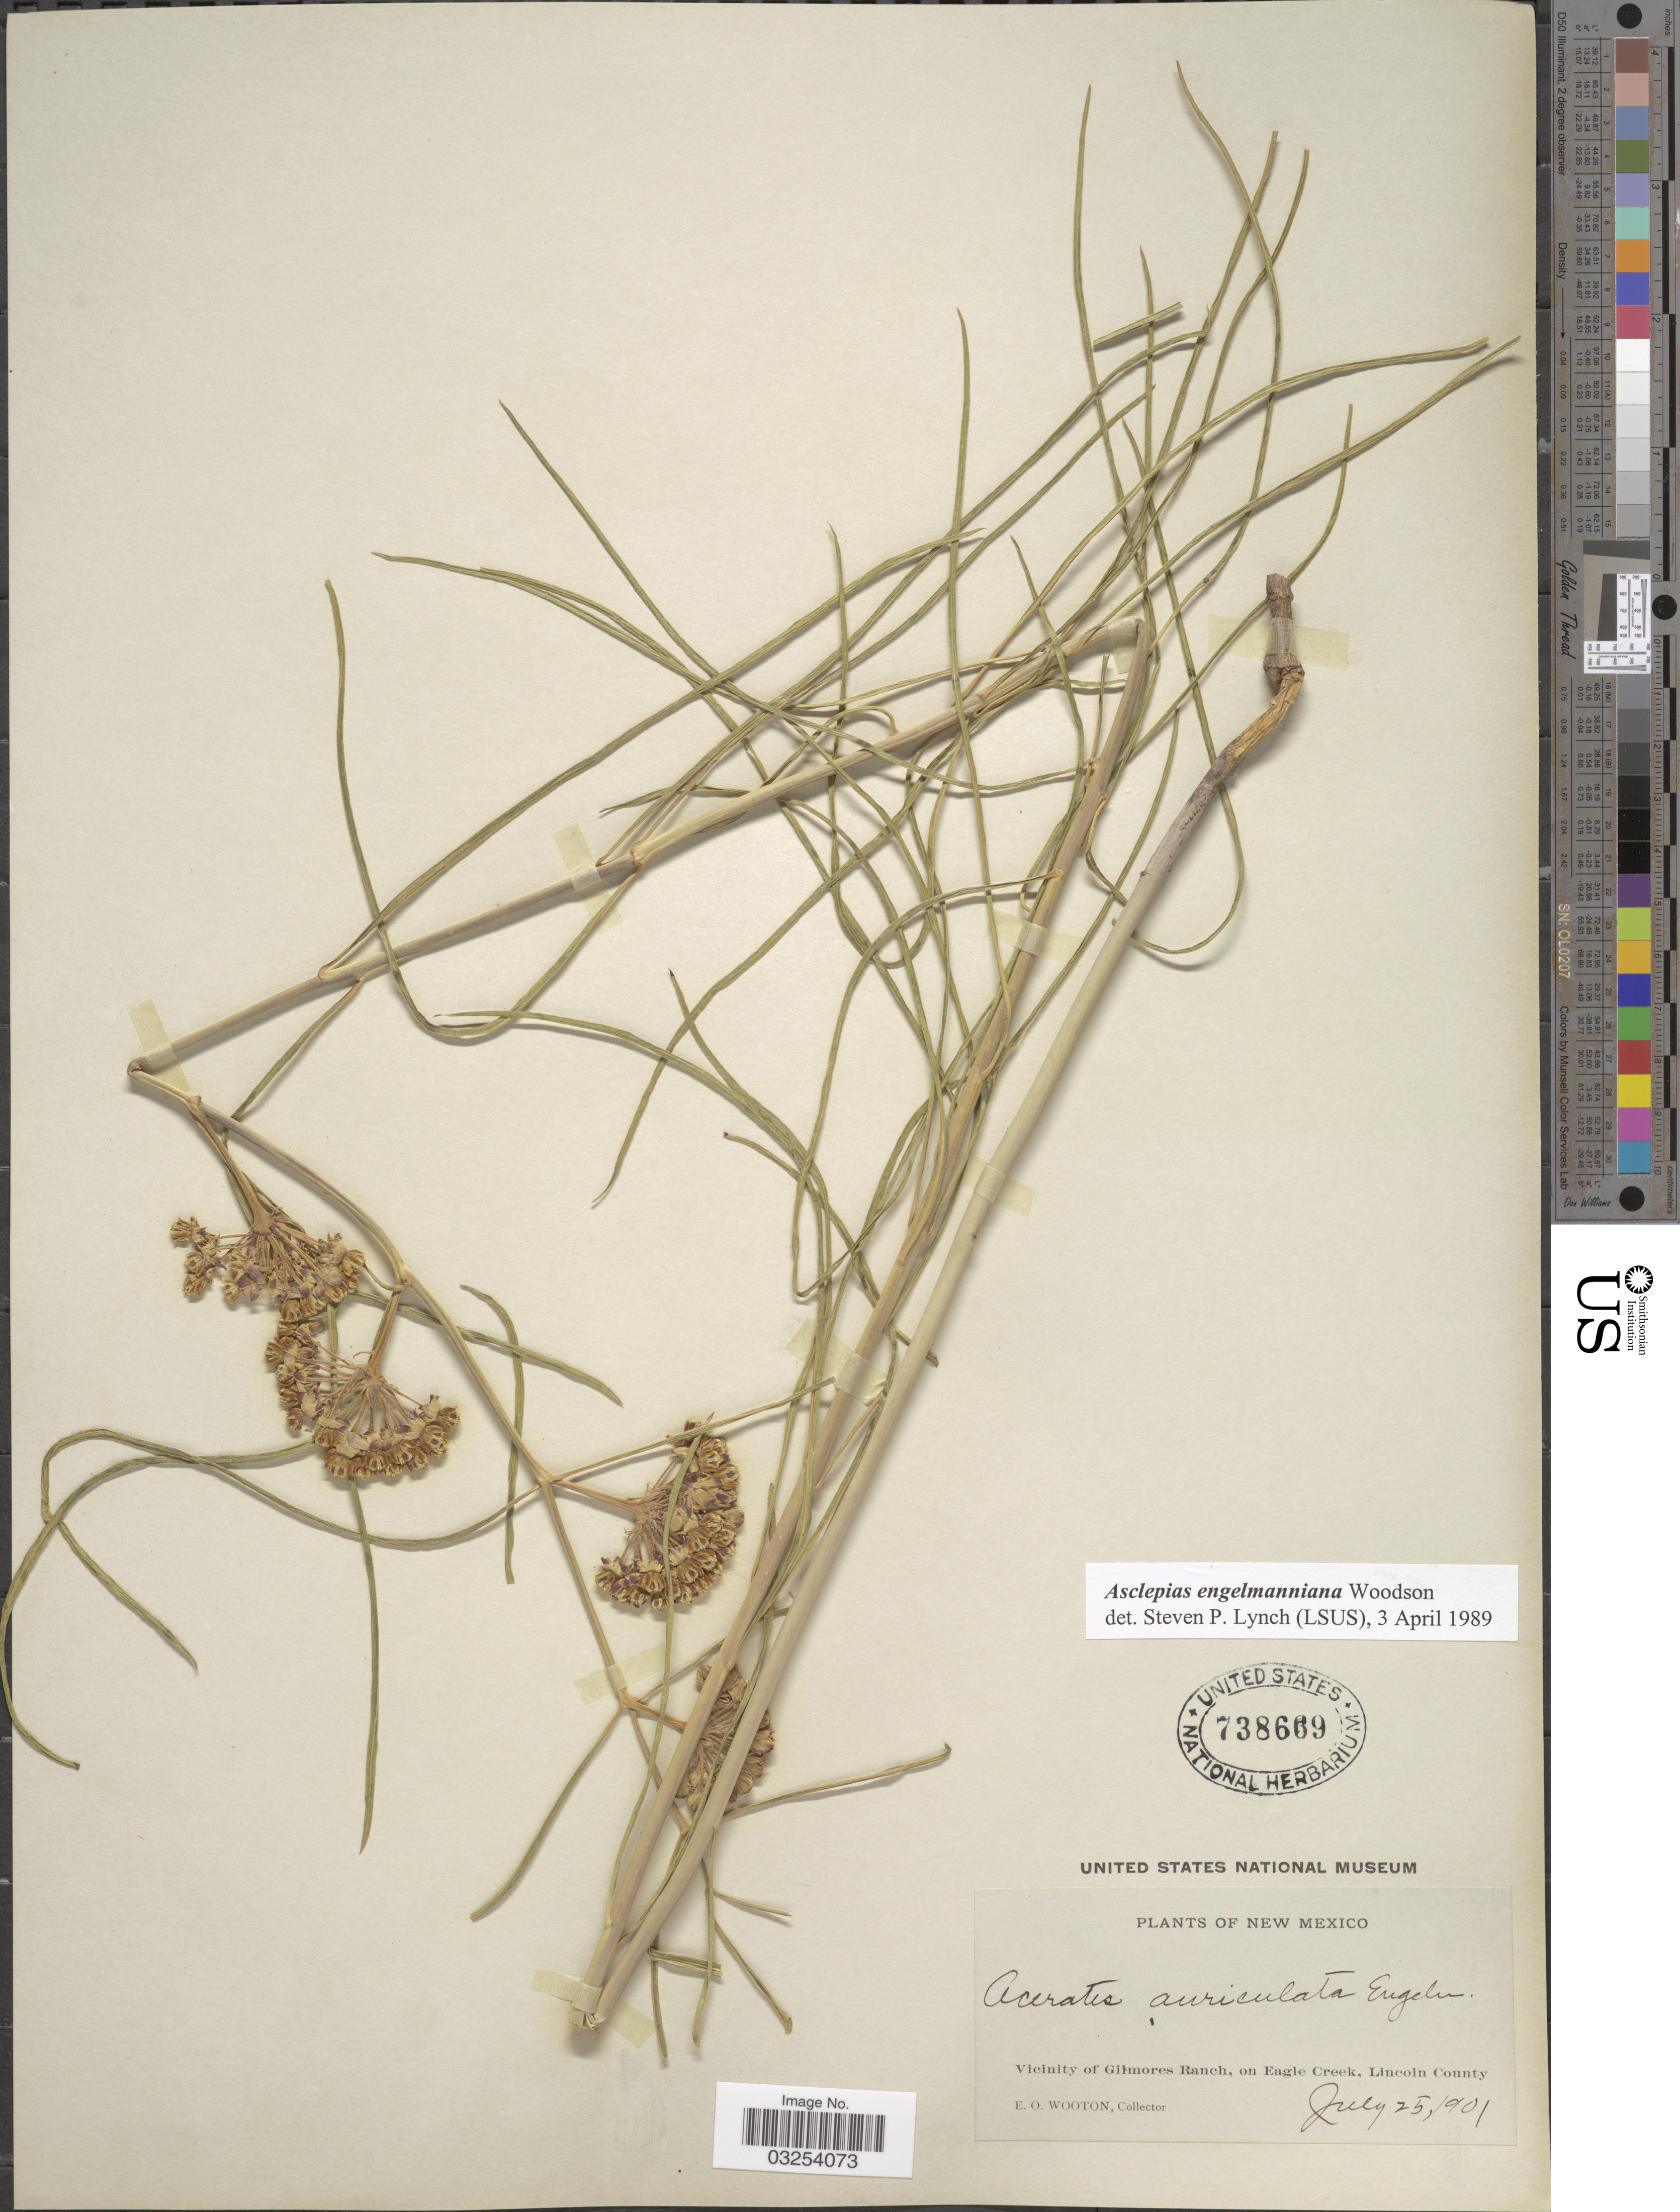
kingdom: Plantae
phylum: Tracheophyta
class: Magnoliopsida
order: Gentianales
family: Apocynaceae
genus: Asclepias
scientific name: Asclepias engelmanniana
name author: Woodson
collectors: E. O. Wooton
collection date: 1901-07-25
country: United States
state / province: New Mexico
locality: Vicinity of Gilmores Ranch, on Eagle Creek, Lincoln County.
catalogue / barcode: US 738669